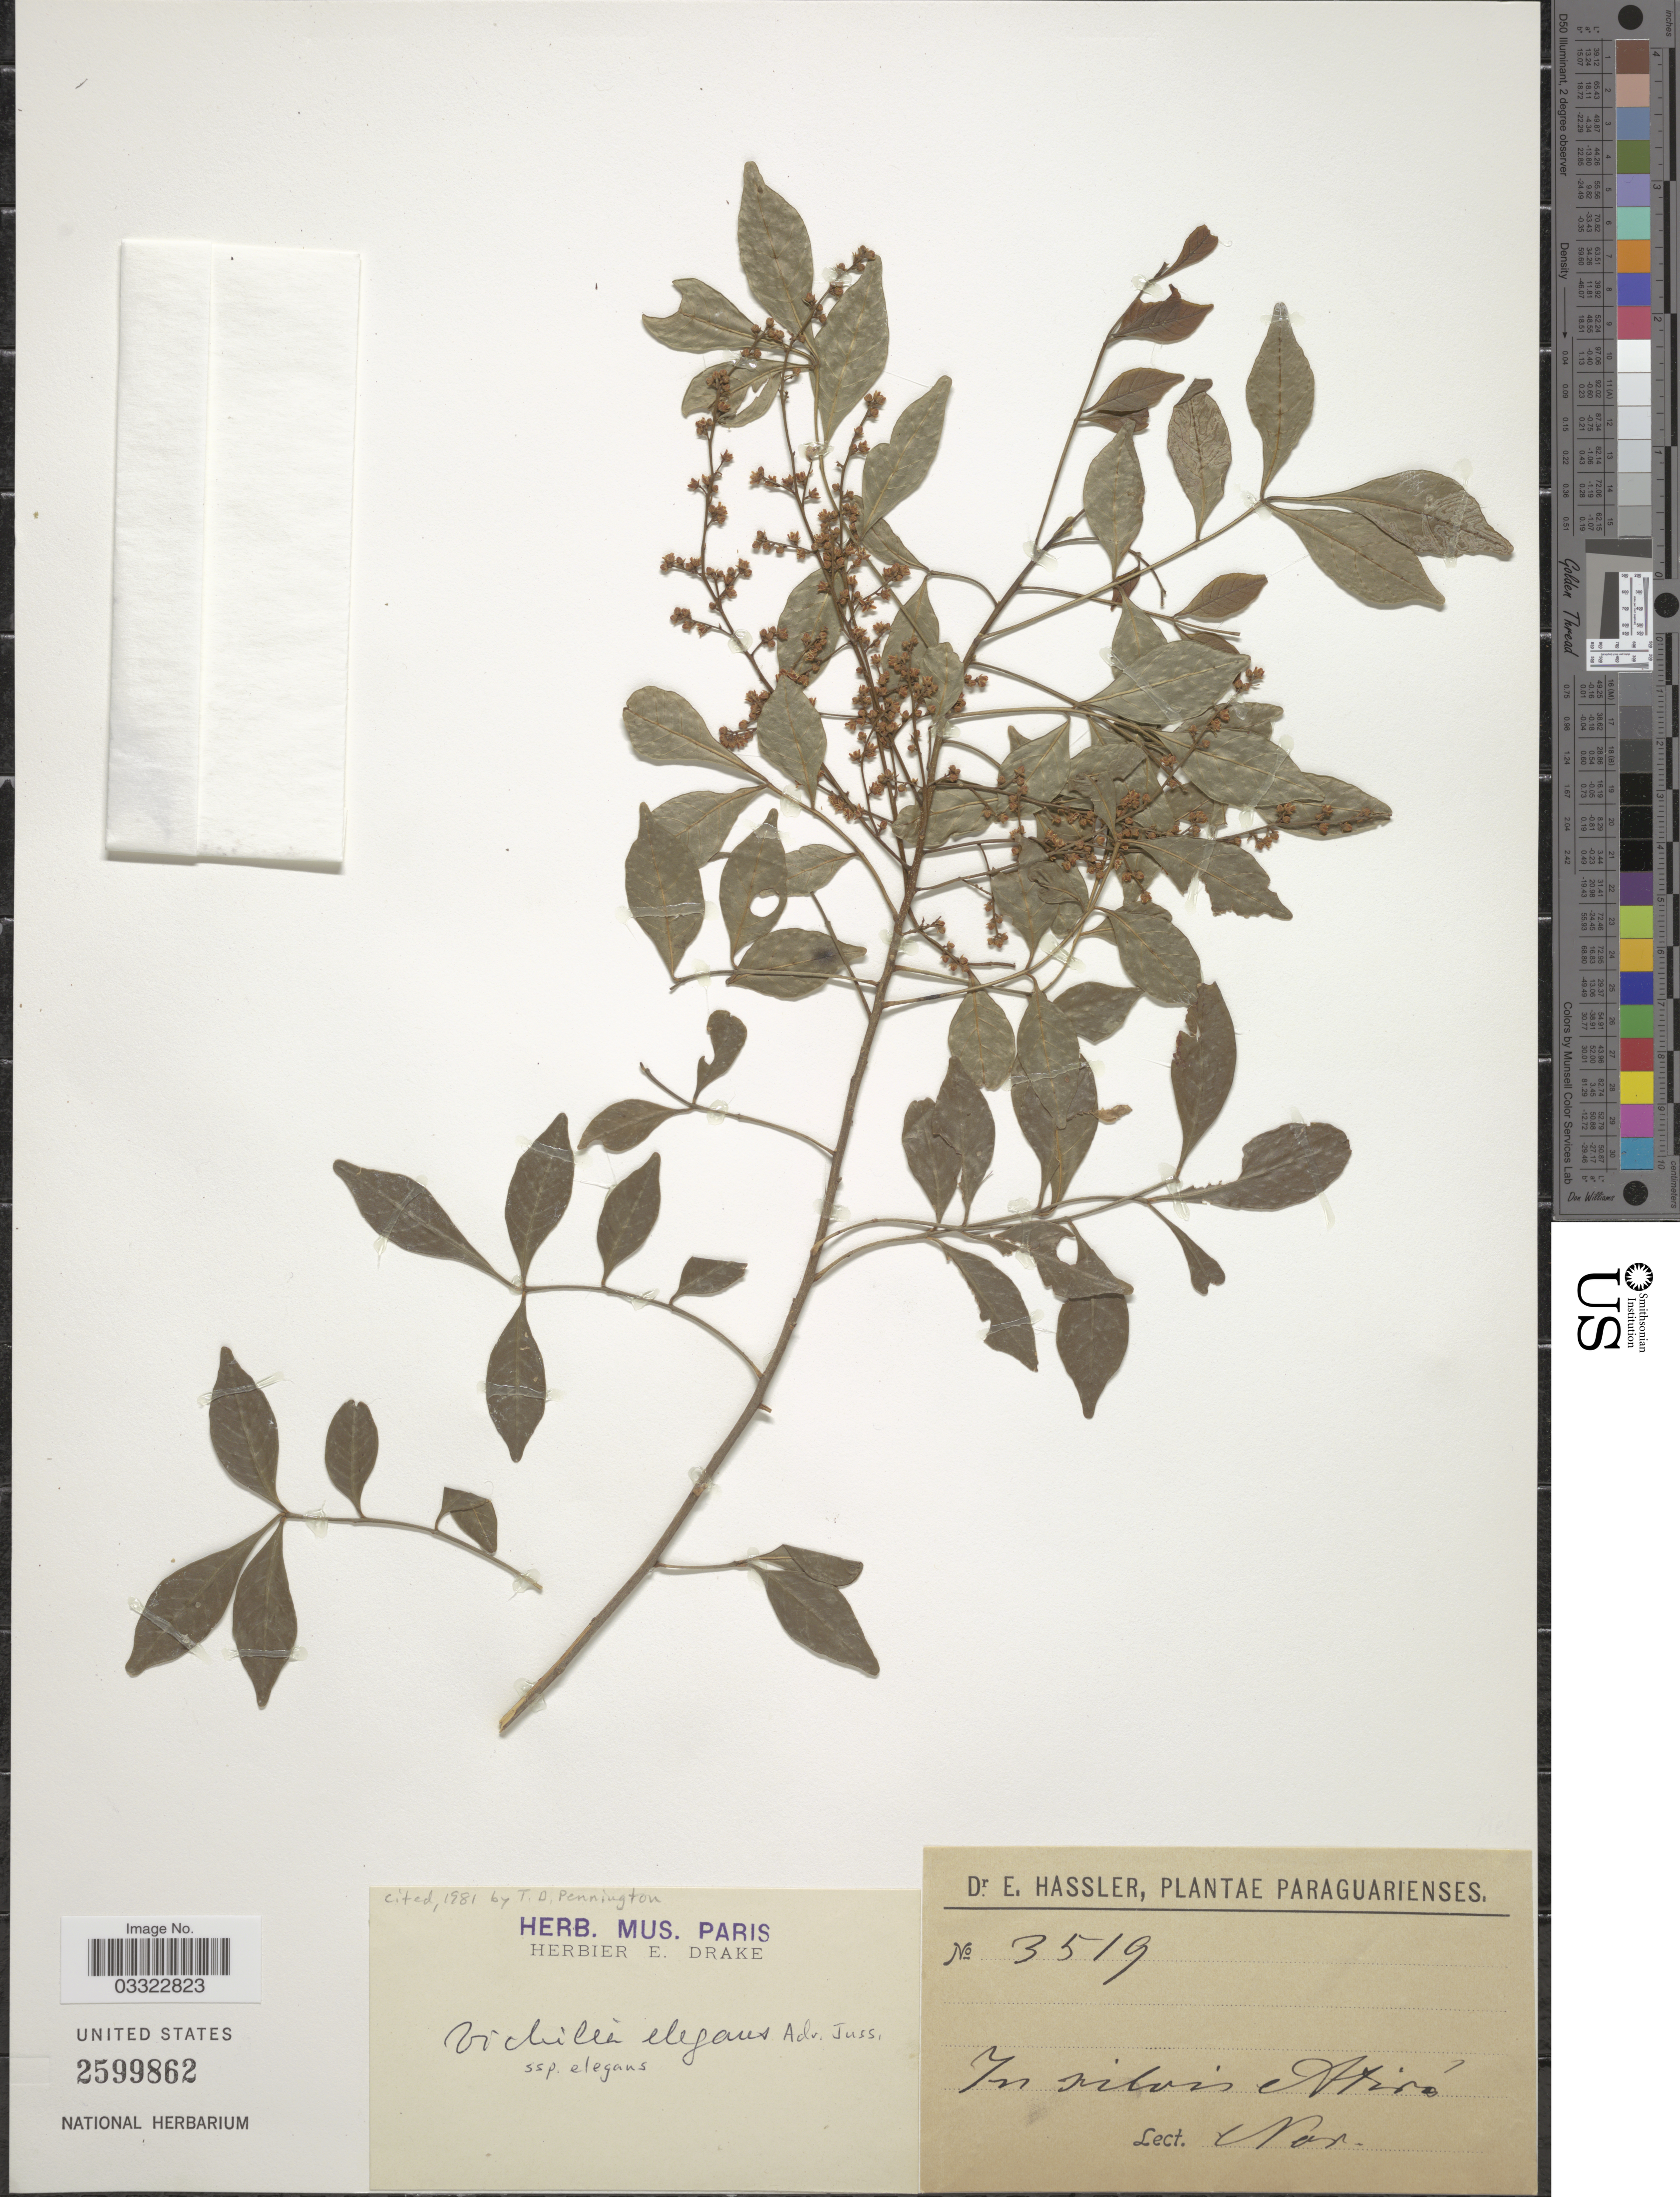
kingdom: Plantae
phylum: Tracheophyta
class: Magnoliopsida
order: Sapindales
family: Meliaceae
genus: Trichilia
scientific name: Trichilia elegans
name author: A. Juss.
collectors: E. Hassler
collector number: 3519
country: Paraguay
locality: In silvis Atira.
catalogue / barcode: US 2599862